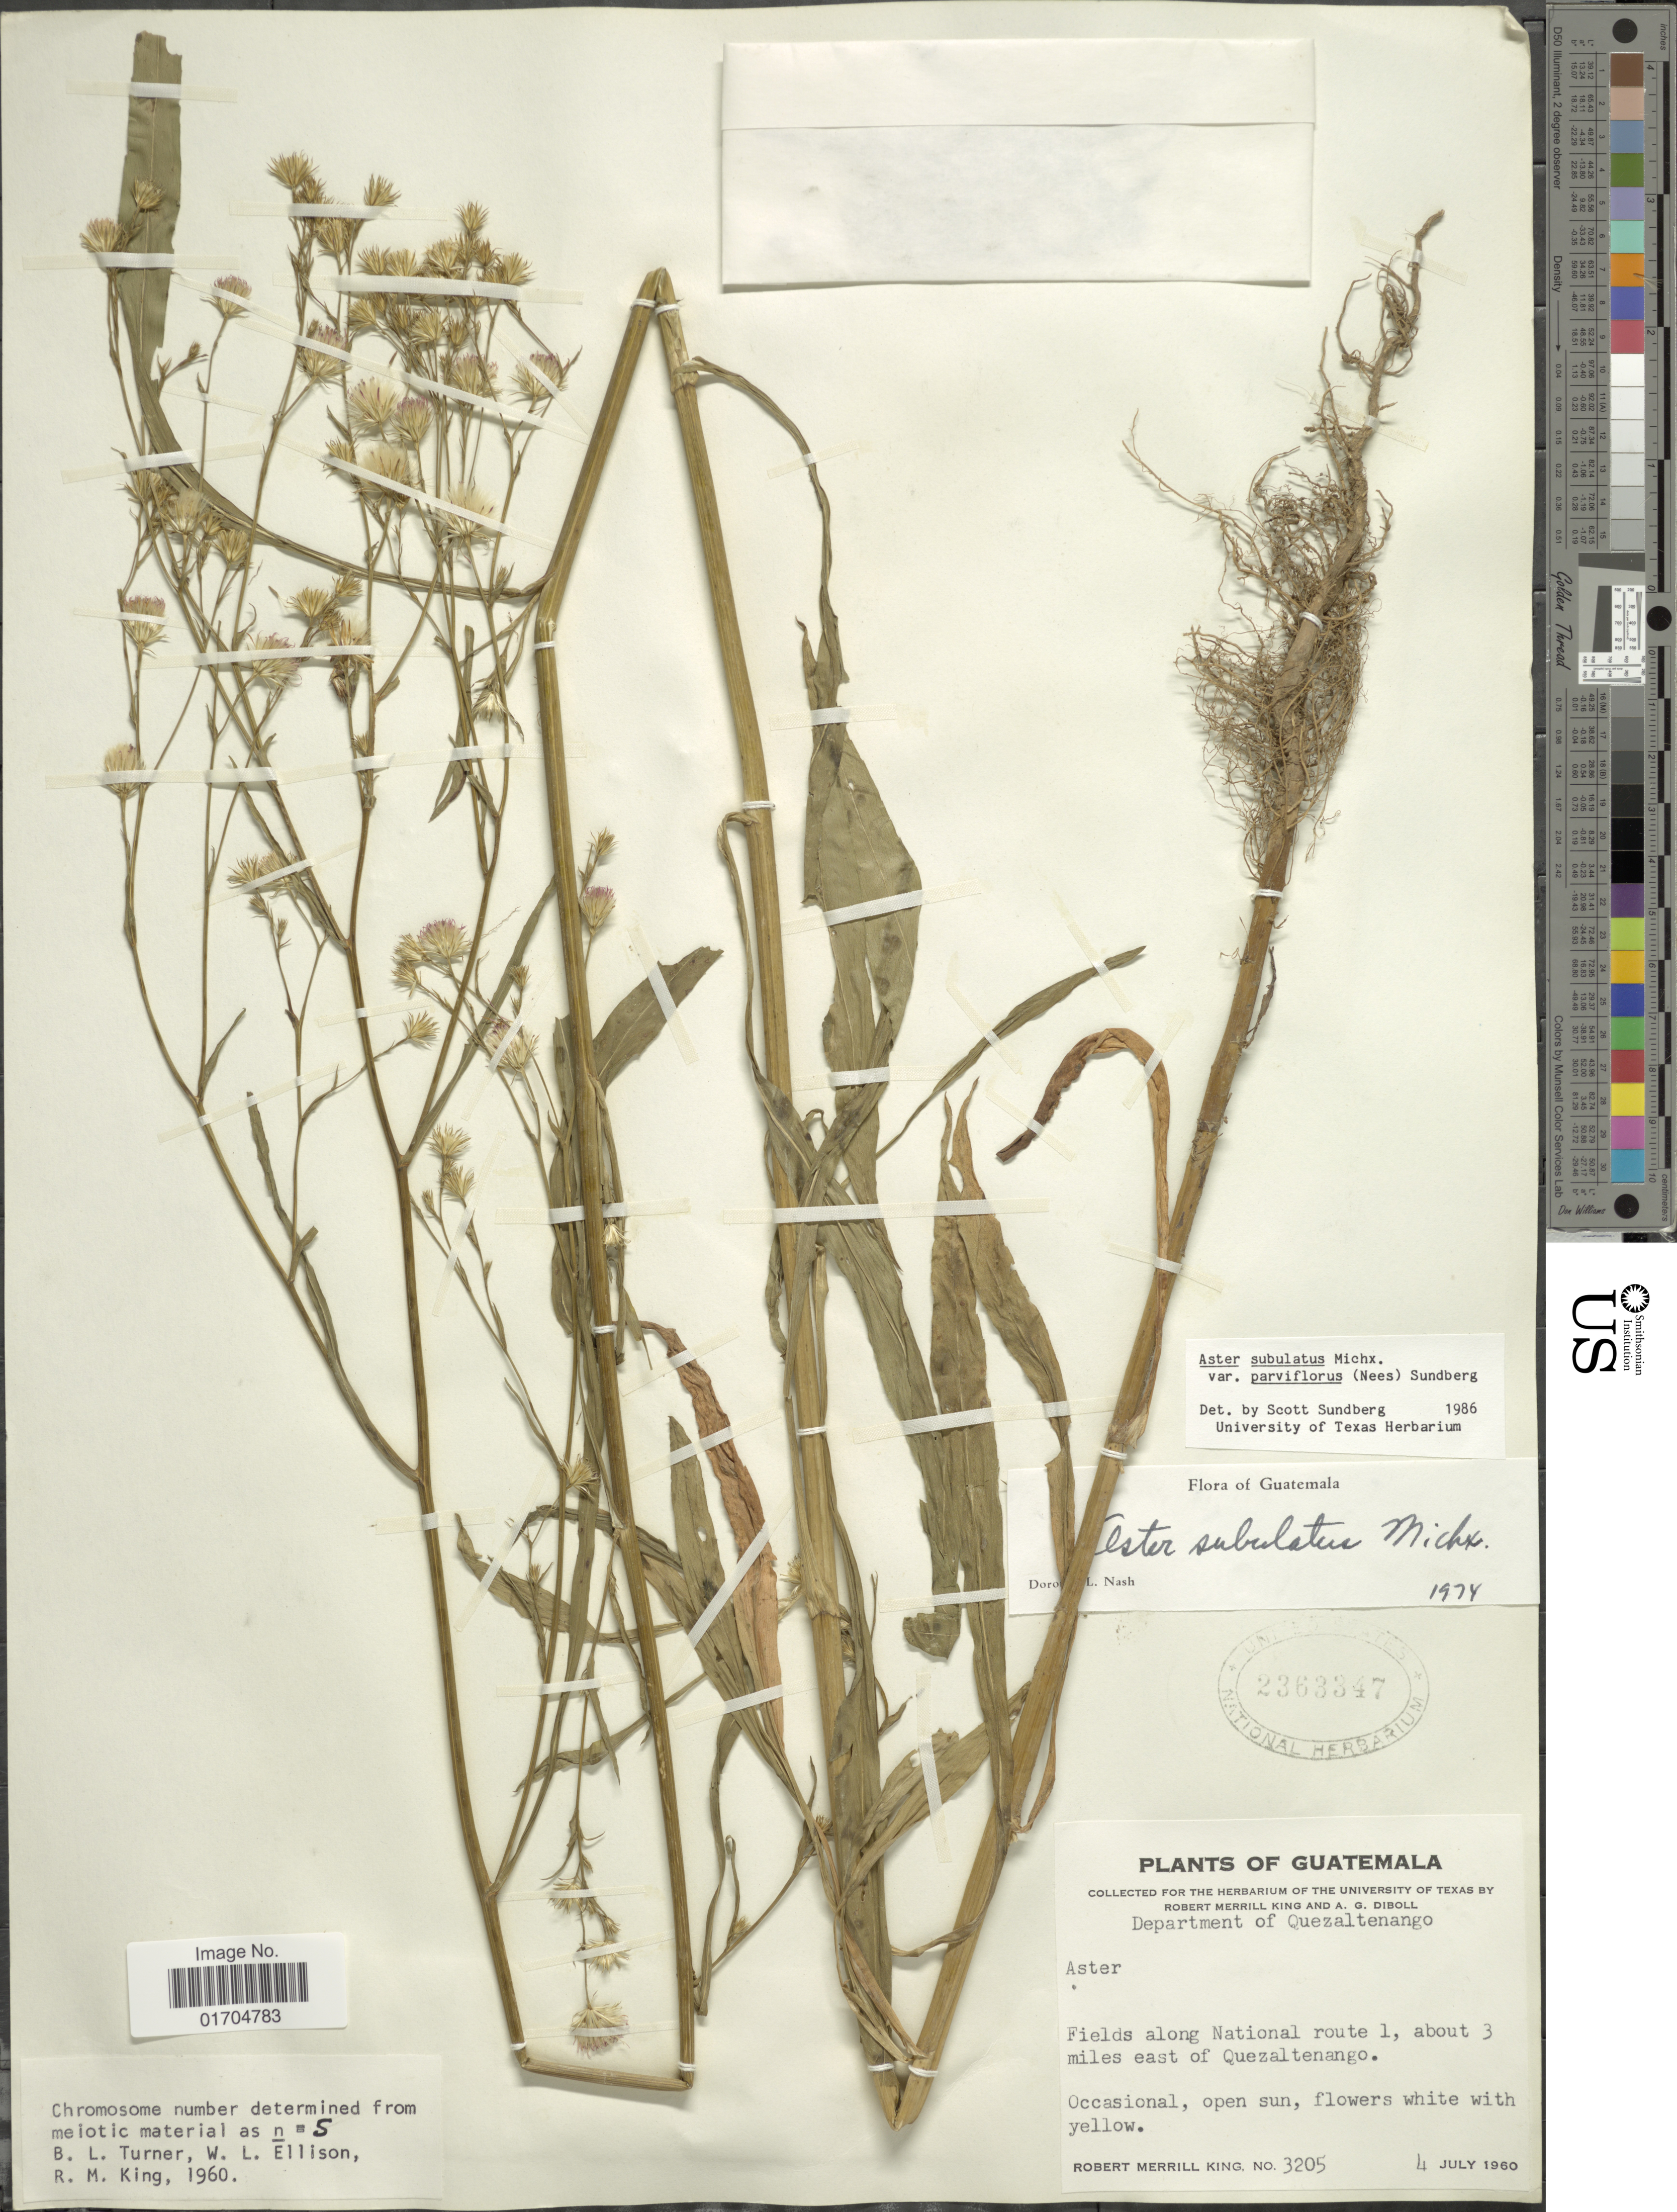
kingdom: Plantae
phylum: Tracheophyta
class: Magnoliopsida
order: Asterales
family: Asteraceae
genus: Symphyotrichum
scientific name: Symphyotrichum subulatum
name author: (Michx.) G.L. Nesom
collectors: R. M. King, B. L. Turner & W. L. Ellison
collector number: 3205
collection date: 1960-07-04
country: Guatemala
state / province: Quetzaltenango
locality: Fields along National route 1, about 3 miles east of Quezaltenango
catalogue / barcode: US 2363347